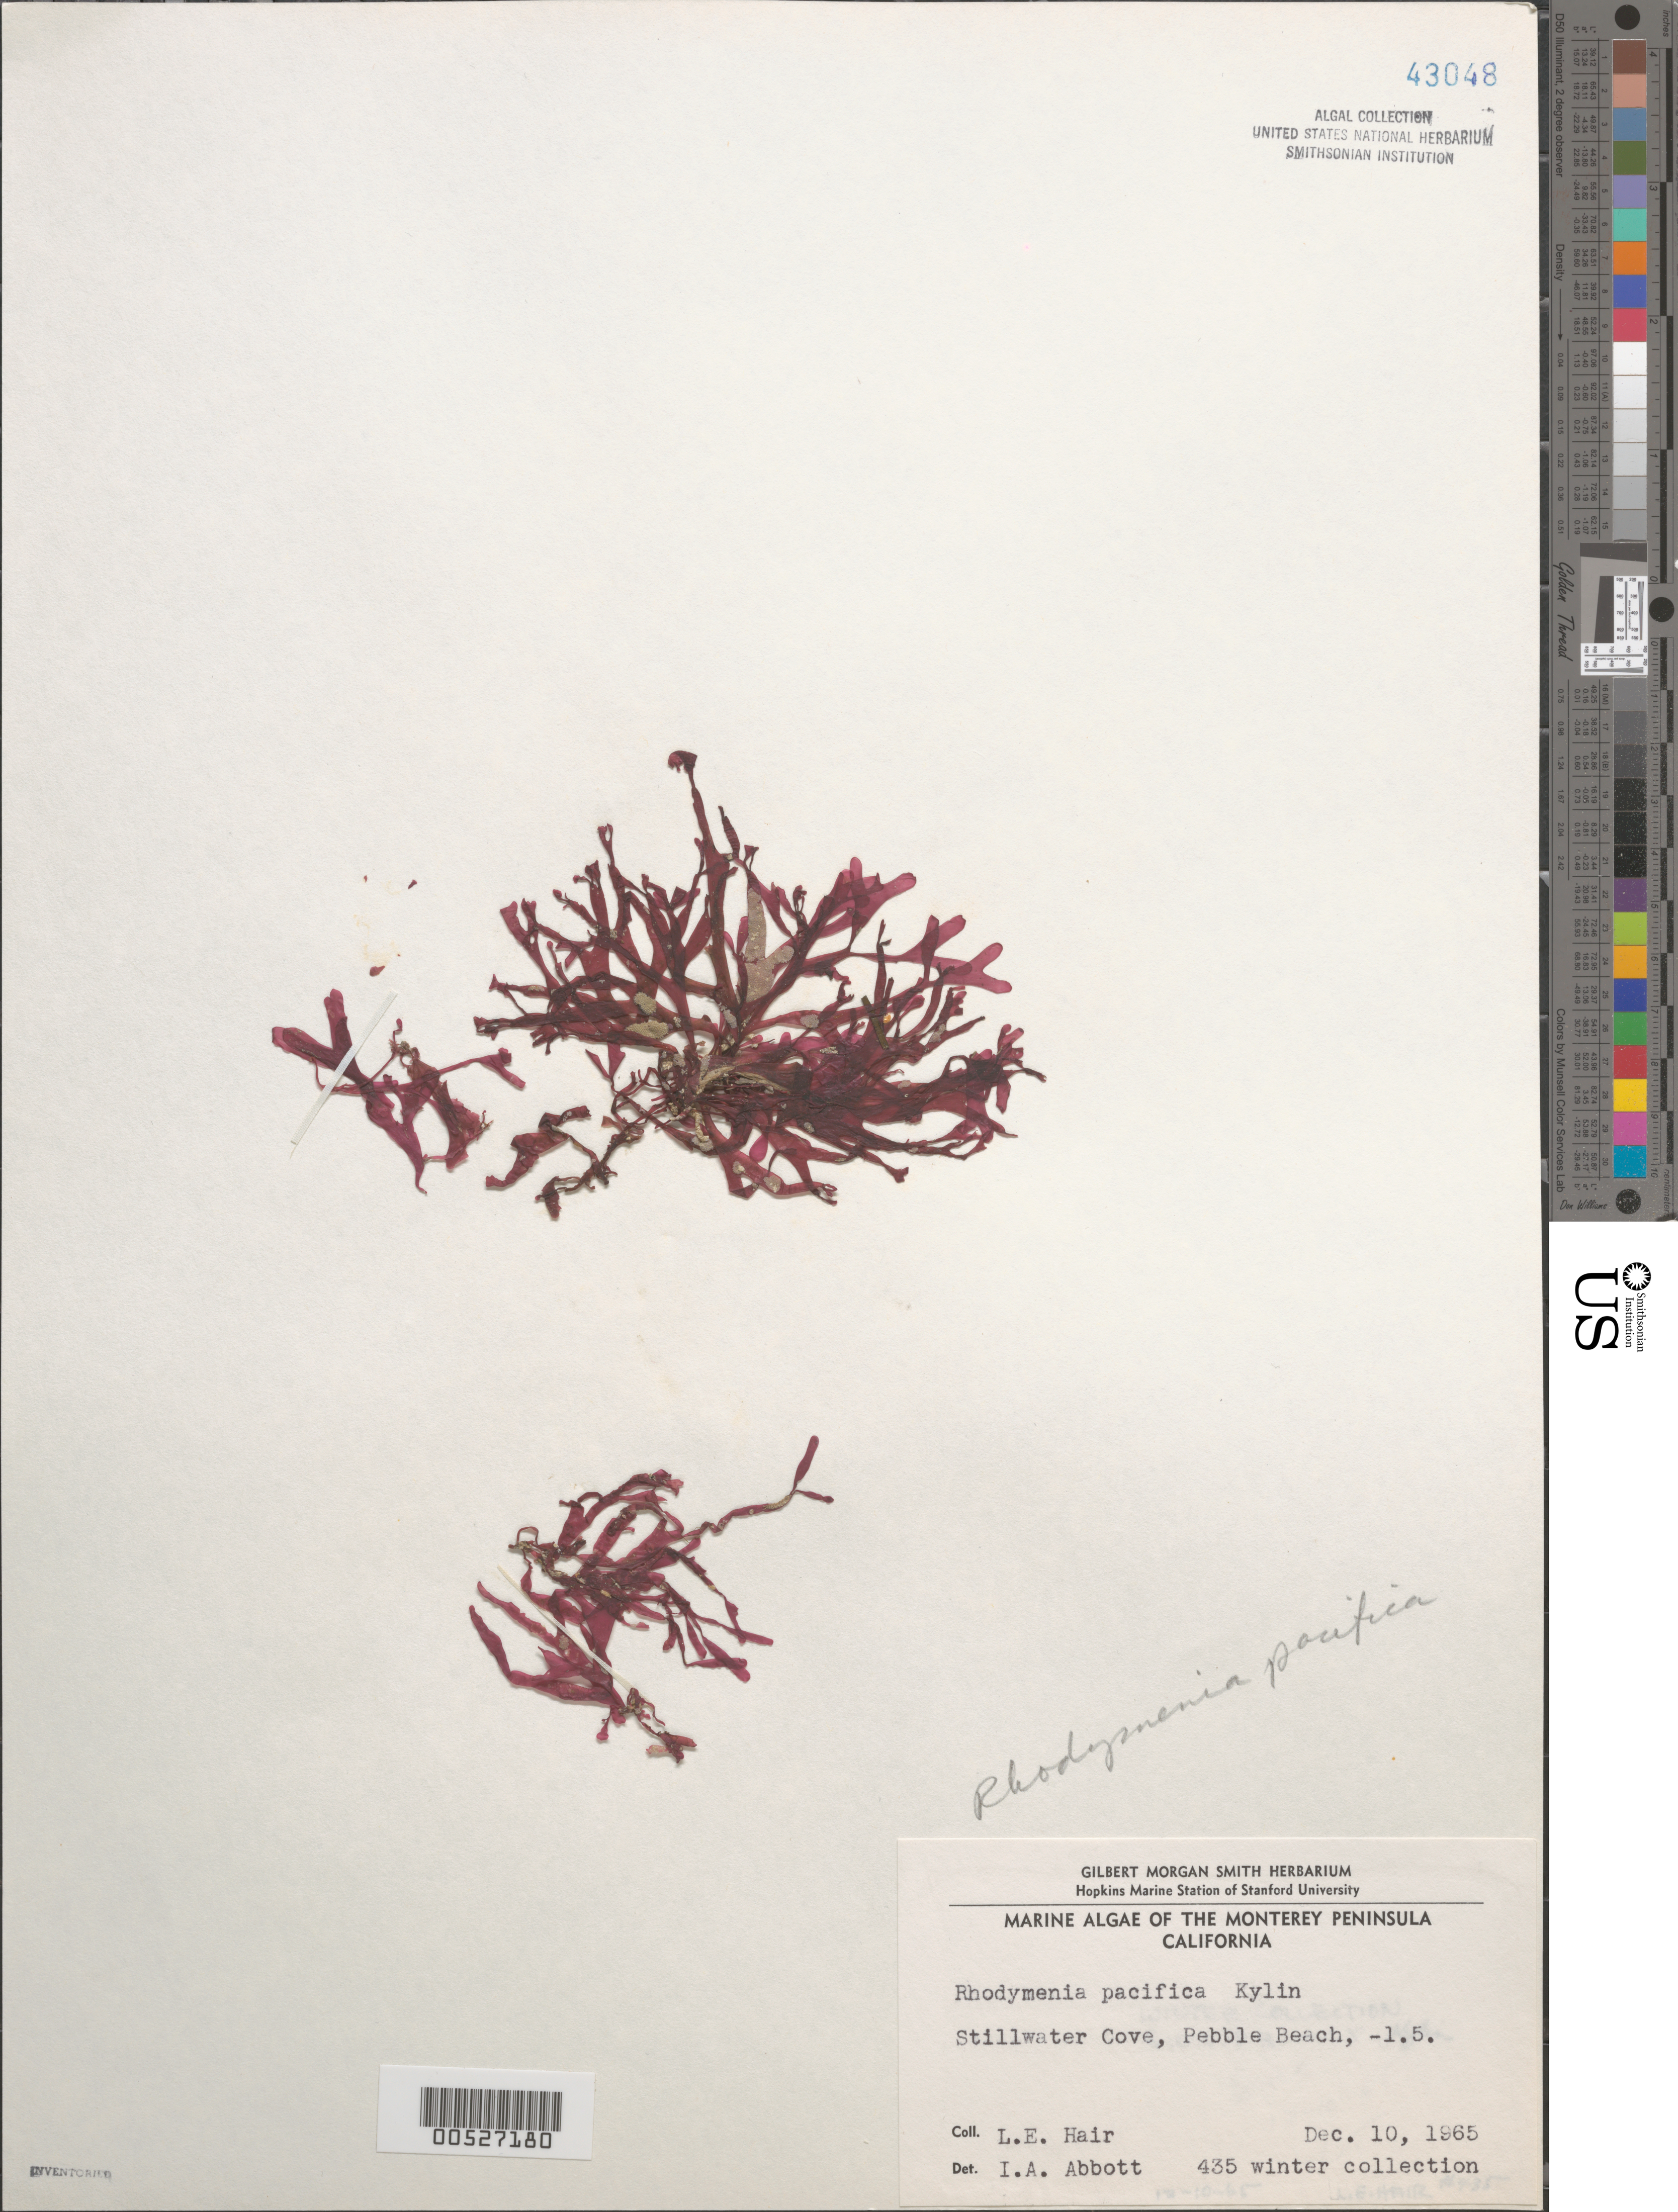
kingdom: Plantae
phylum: Rhodophyta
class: Florideophyceae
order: Rhodymeniales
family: Rhodymeniaceae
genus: Rhodymenia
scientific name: Rhodymenia pacifica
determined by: Abbott, Isabella A.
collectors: L. Hair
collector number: Leh 435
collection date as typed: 10 Dec 1965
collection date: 1965-12-10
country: United States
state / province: California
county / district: Monterey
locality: Stillwater Cove, Pebble Beach, Monterey Peninsula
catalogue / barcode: US 43048